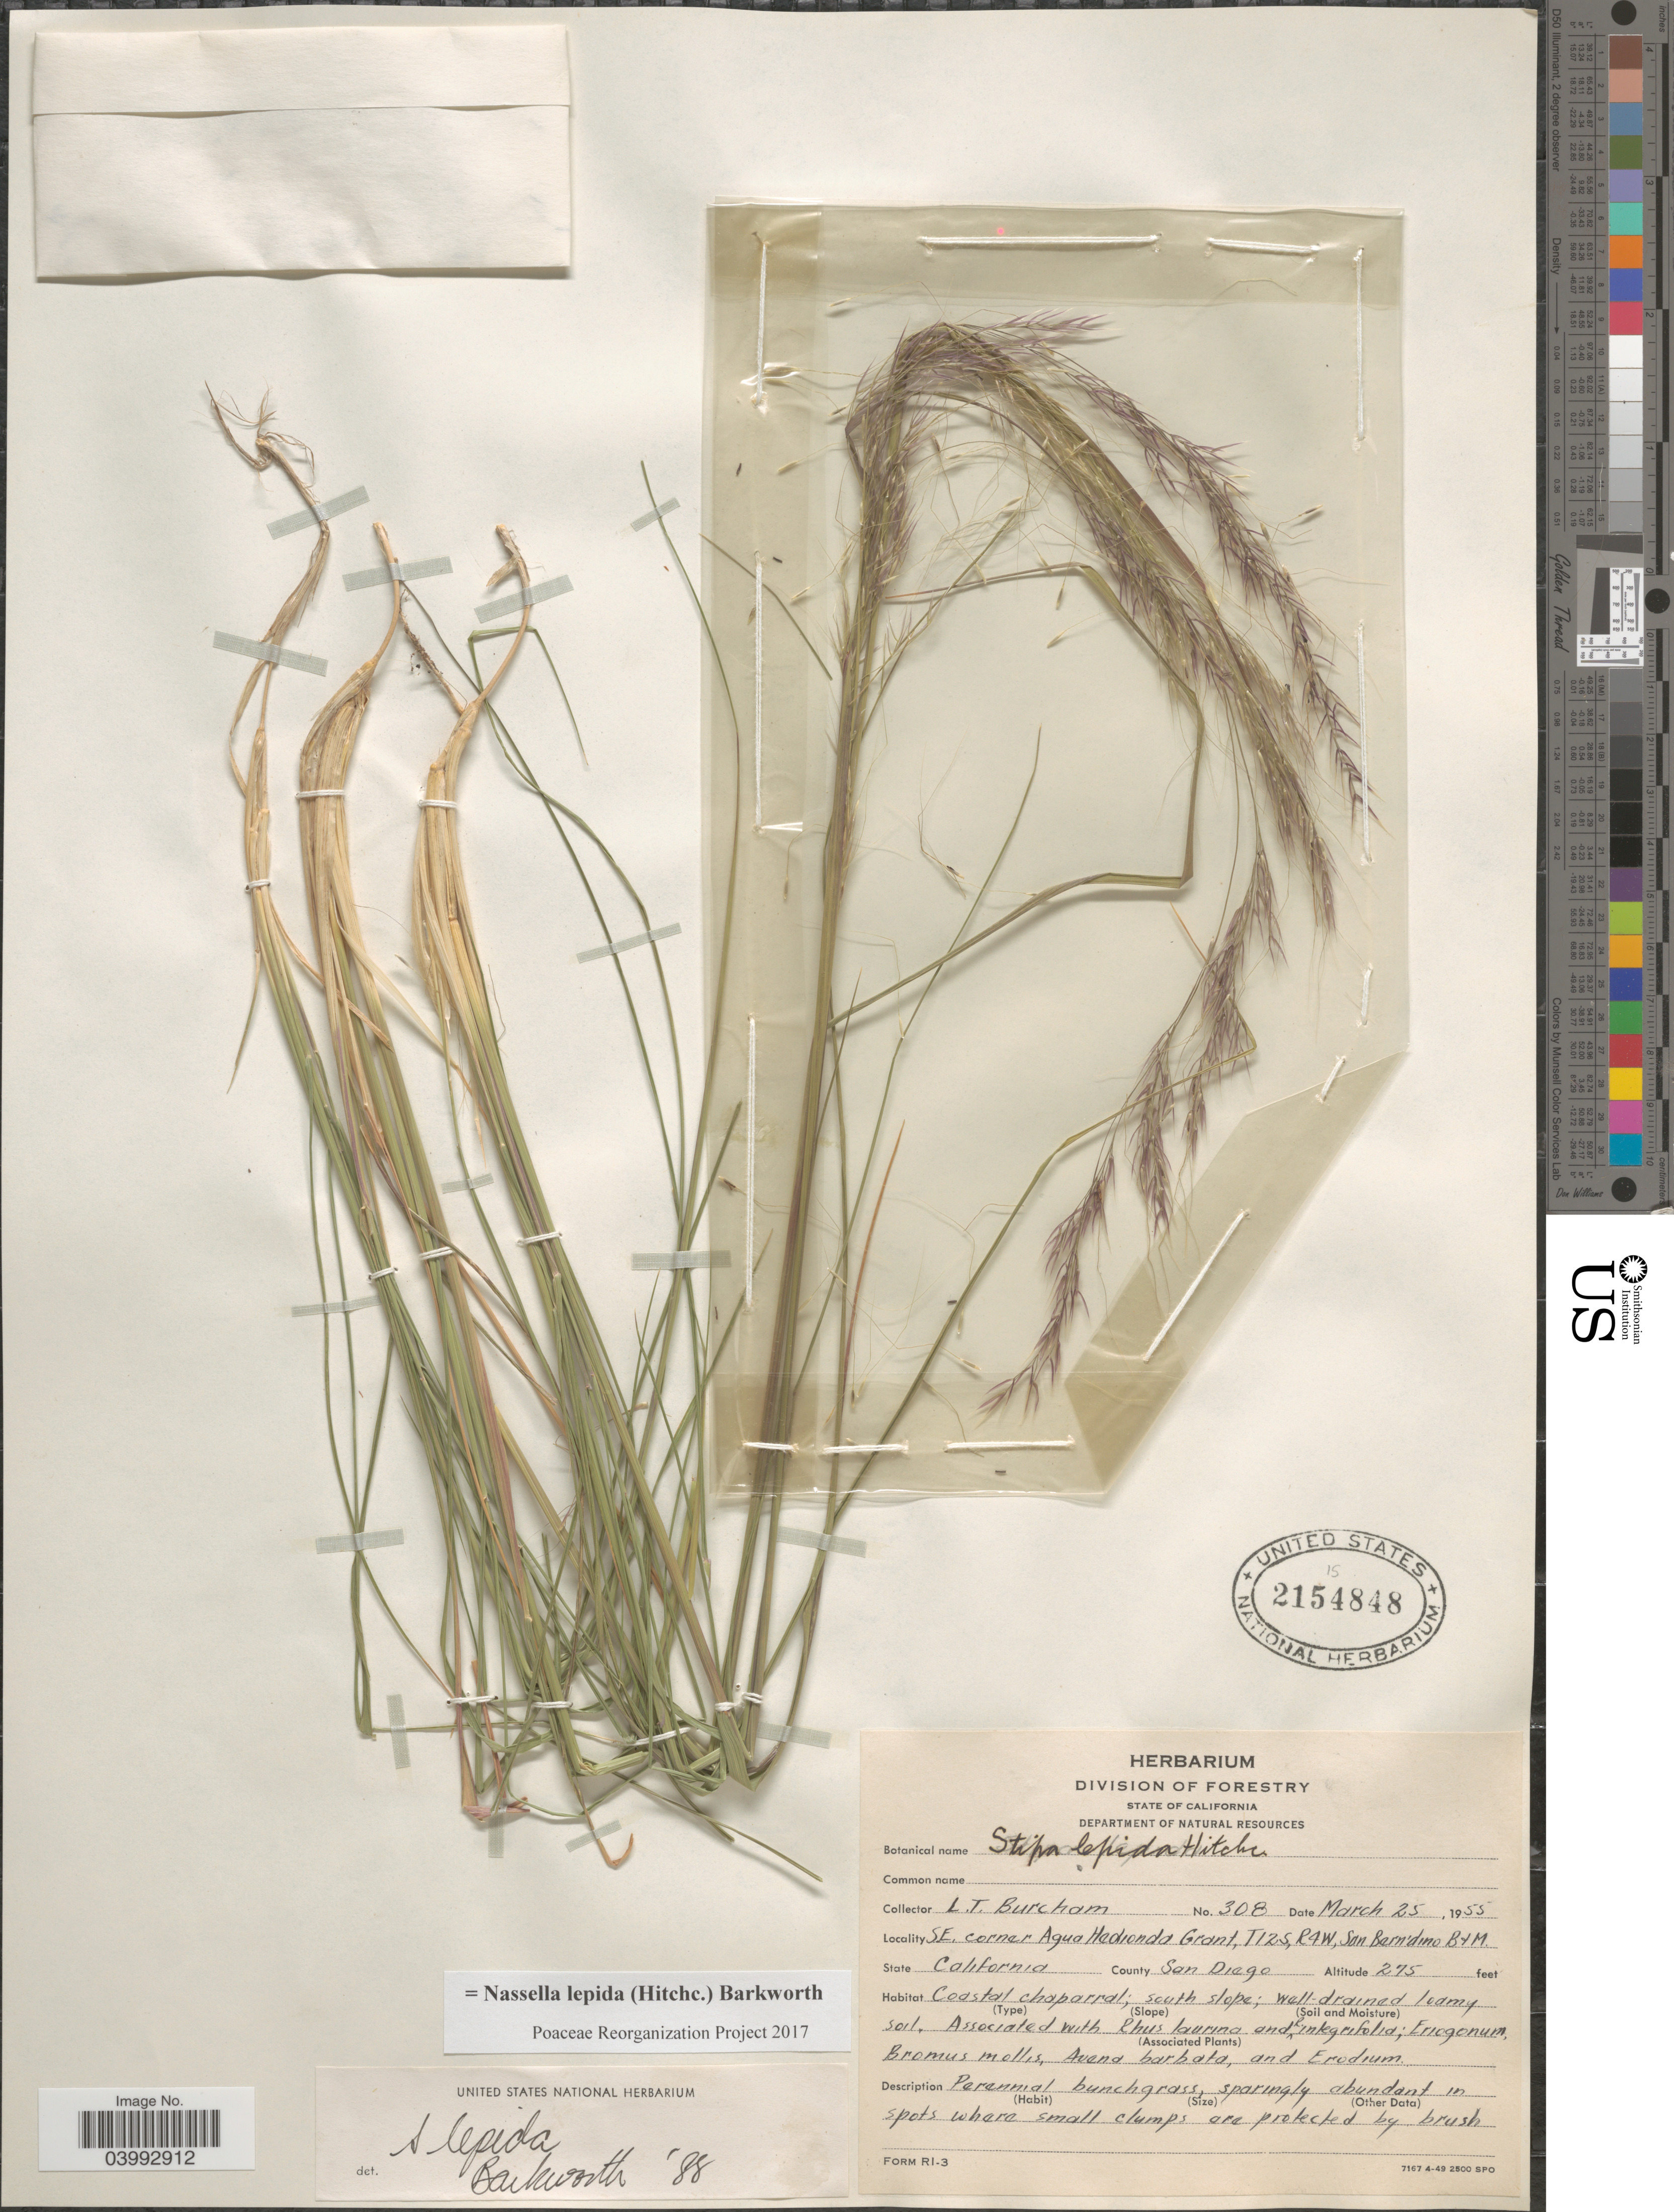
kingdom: Plantae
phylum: Tracheophyta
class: Liliopsida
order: Poales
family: Poaceae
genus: Nassella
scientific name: Nassella lepida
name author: (Hitchc.) Barkworth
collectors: L. Burcham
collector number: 308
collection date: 1955-03-25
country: United States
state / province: California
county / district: San Diego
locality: S.E. corner Agua Hedionda Grant, T12S, R4W, San Bern'dino B&M. County San Diego. Coastal chaparral; south slope.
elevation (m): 84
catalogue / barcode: US 2154848